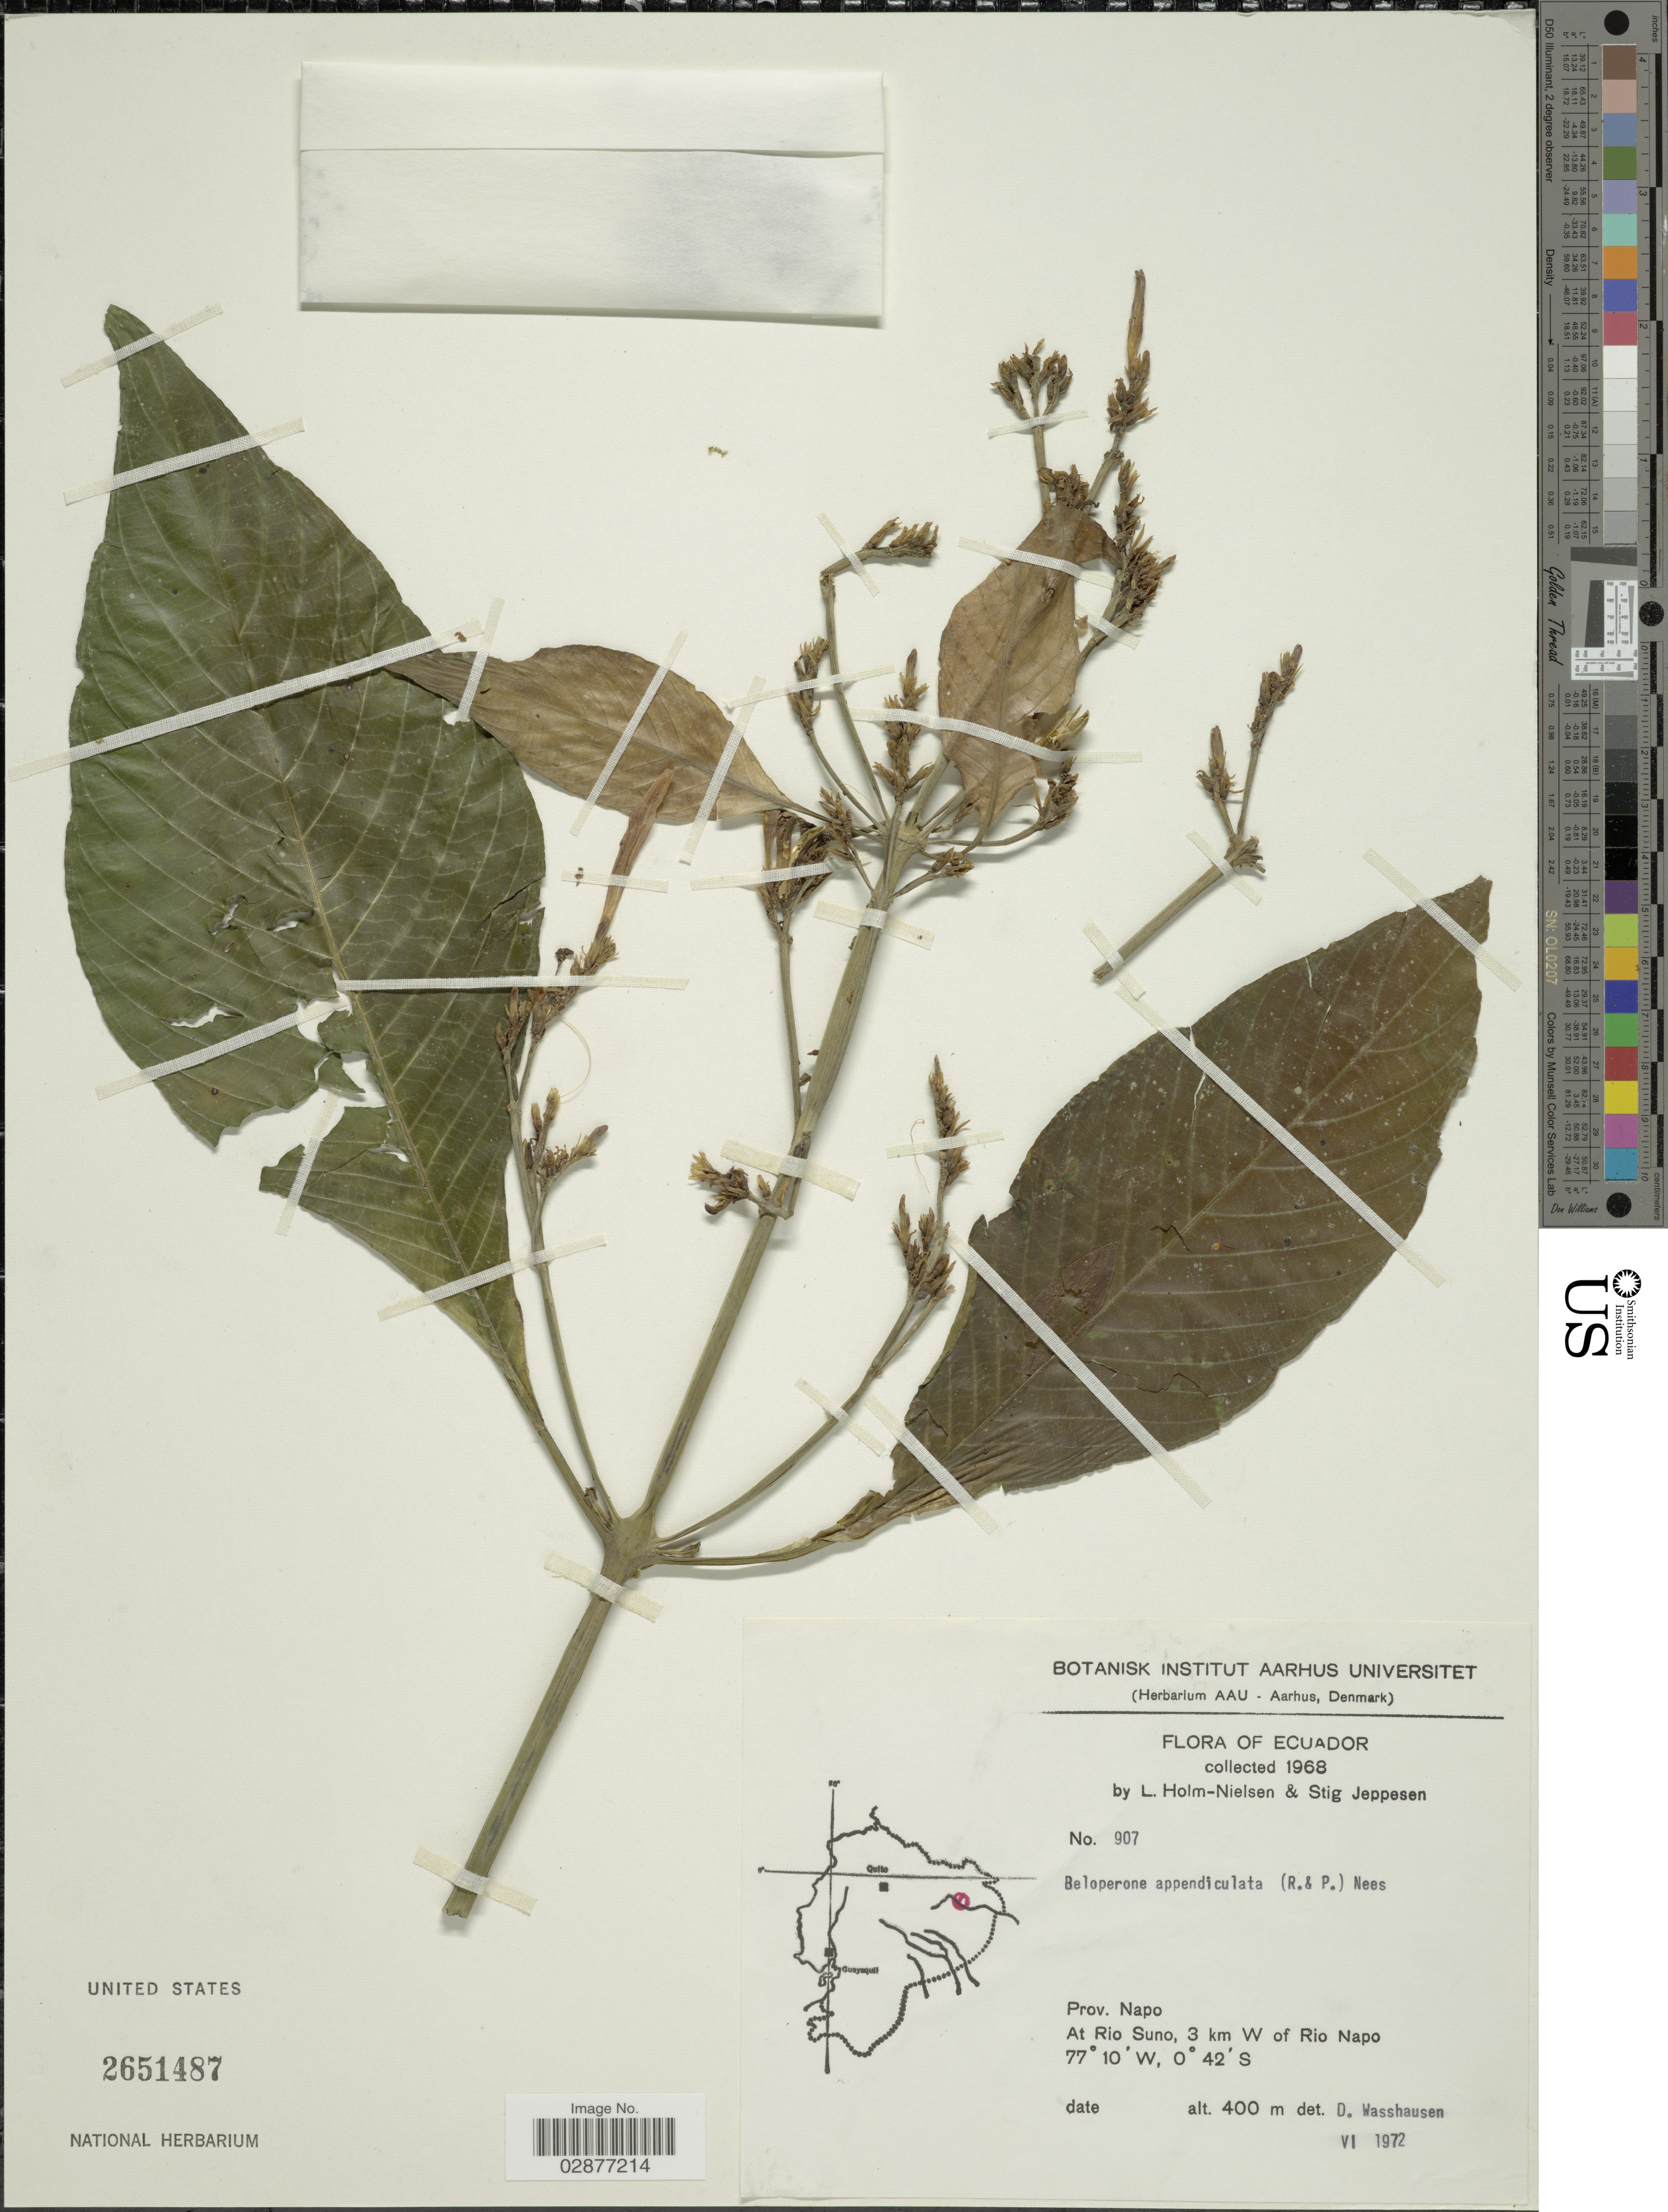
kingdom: Plantae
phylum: Tracheophyta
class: Magnoliopsida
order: Lamiales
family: Acanthaceae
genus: Justicia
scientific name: Justicia appendiculata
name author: (Ruiz & Pav.) Vahl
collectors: L. Holm-Nielsen & S. Jeppesen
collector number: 907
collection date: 1968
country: Ecuador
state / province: Napo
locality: At Rio Suno, 3 km W of Rio Napo.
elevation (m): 400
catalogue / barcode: US 2651487